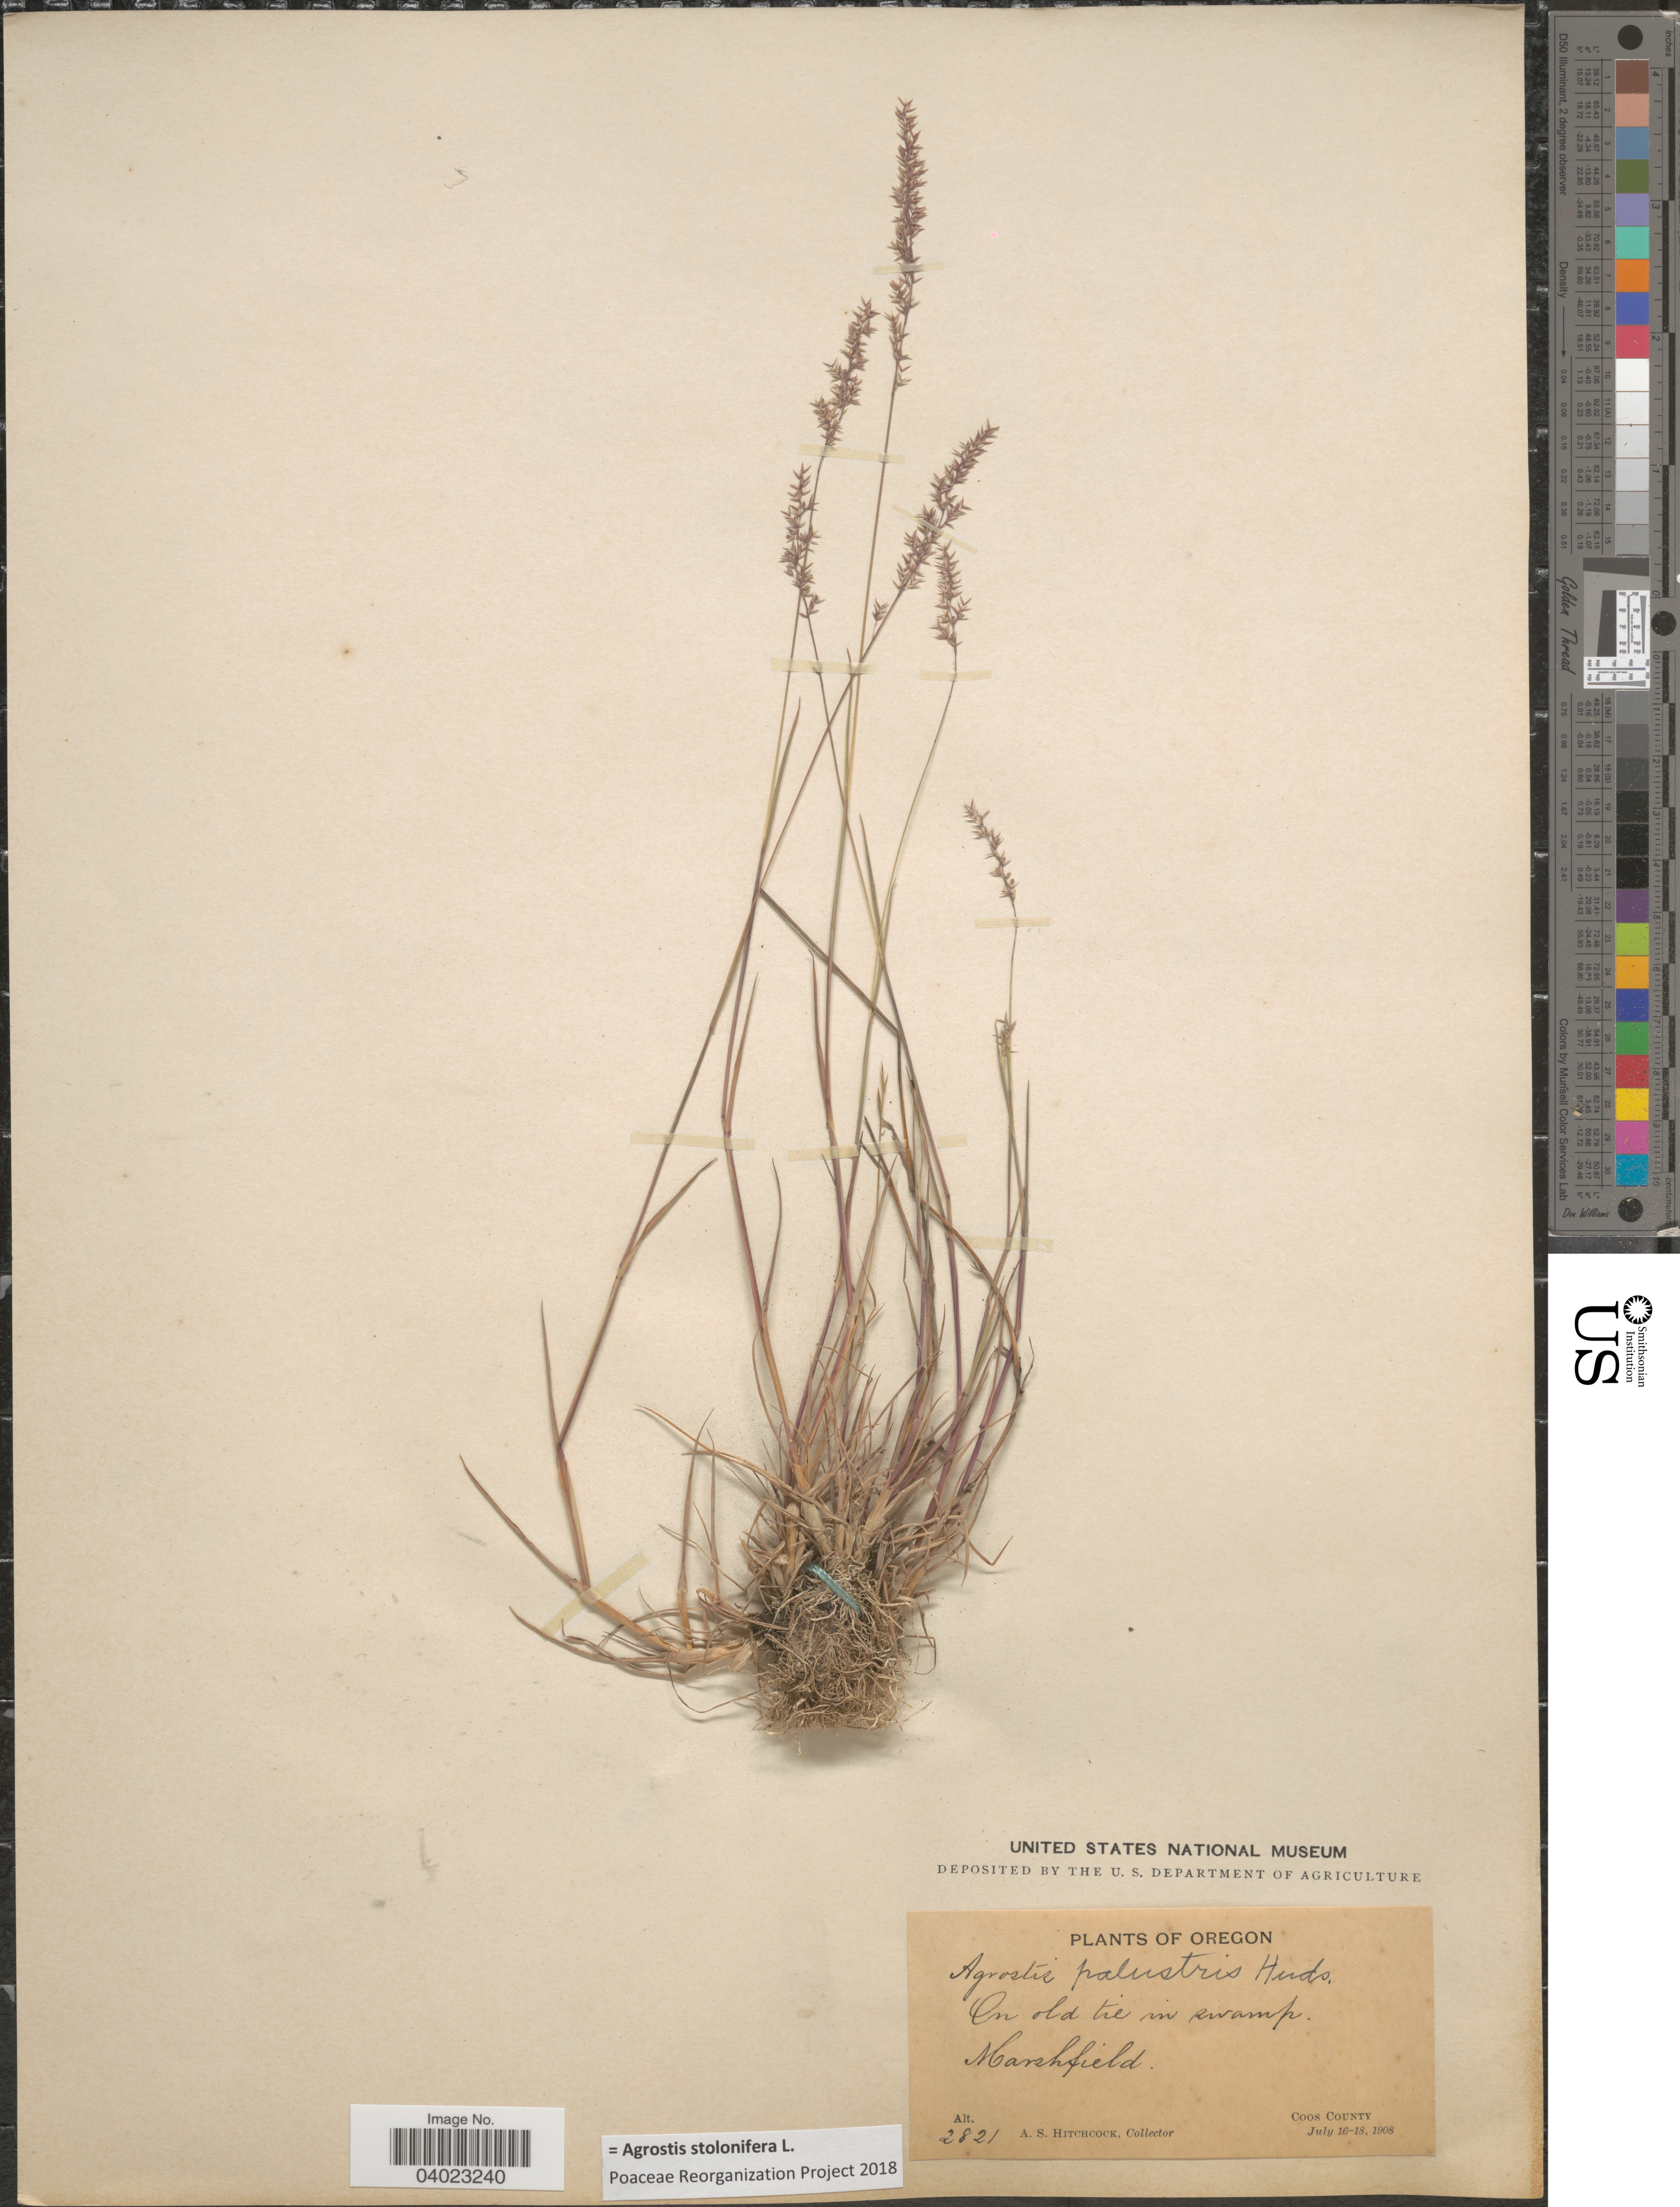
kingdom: Plantae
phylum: Tracheophyta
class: Liliopsida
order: Poales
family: Poaceae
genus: Agrostis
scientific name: Agrostis stolonifera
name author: L.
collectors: A. S. Hitchcock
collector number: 2821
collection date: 1908-07-16/1908-07-18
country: United States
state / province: Oregon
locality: Marshfield. Coos County.